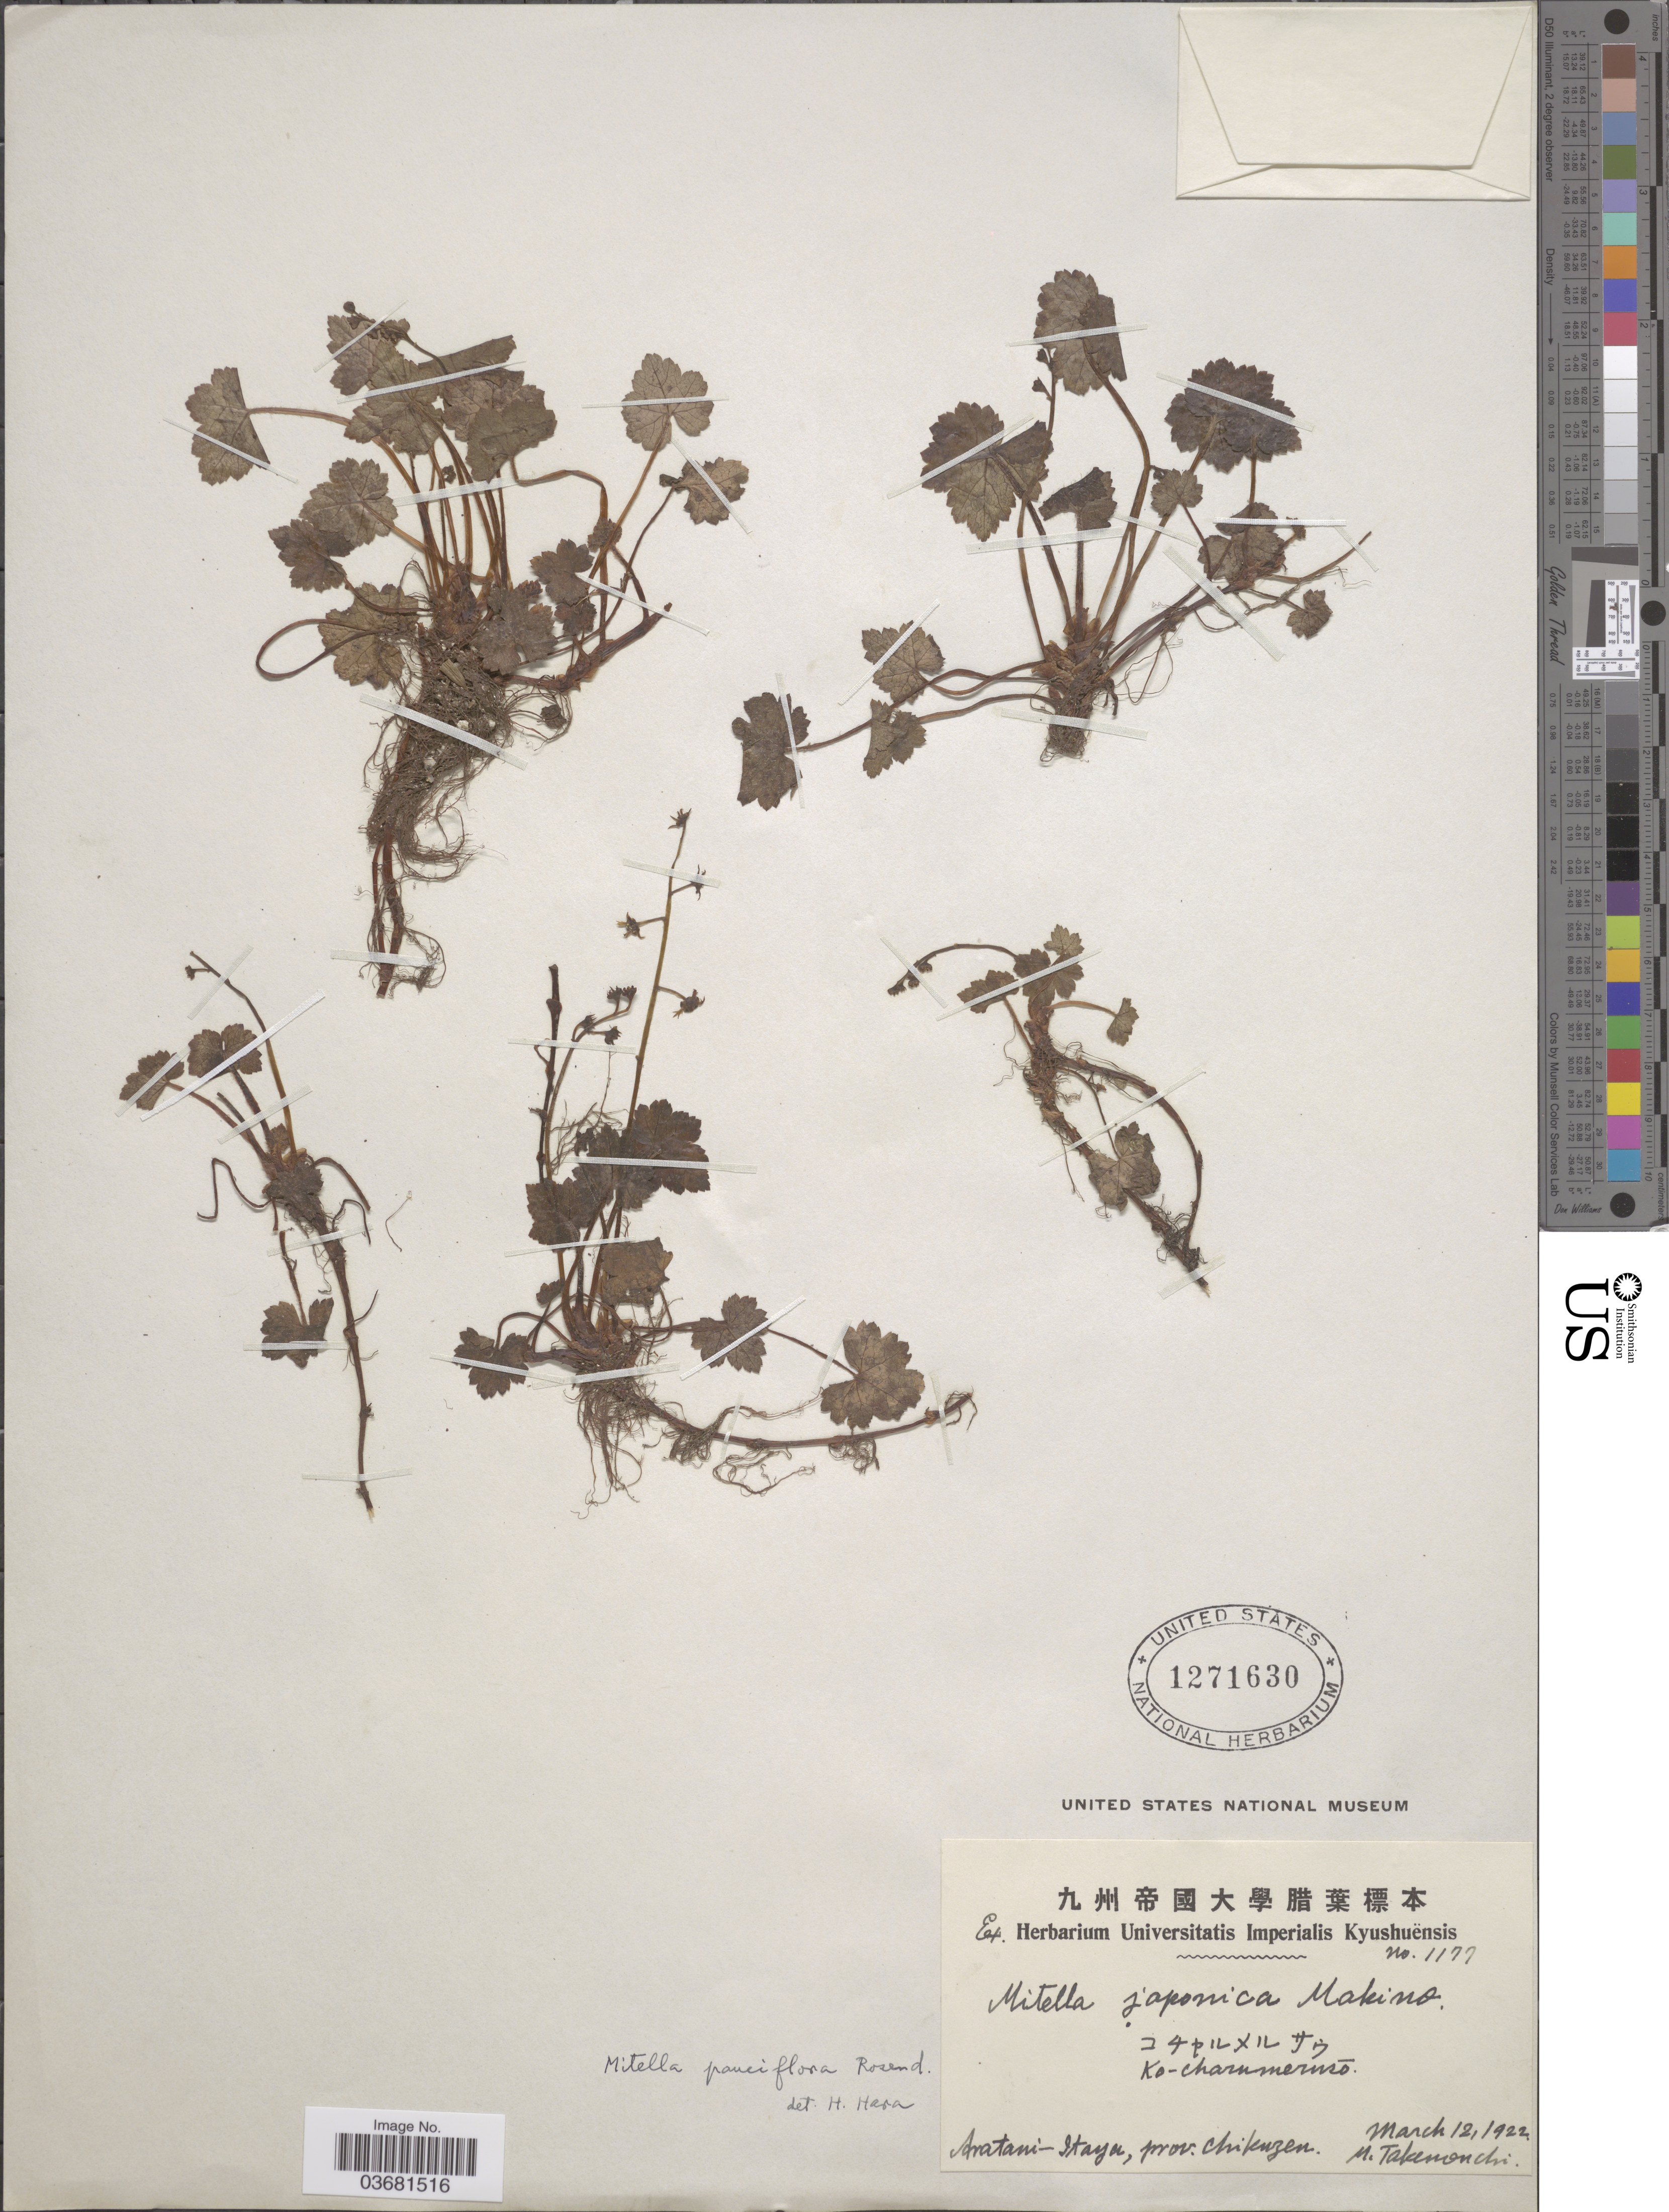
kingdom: Plantae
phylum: Tracheophyta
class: Magnoliopsida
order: Saxifragales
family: Saxifragaceae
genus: Mitella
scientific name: Mitella pauciflora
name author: Rosend.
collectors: M. Takenonchi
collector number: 1177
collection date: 1922-03-12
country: Japan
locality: Aratani-Itaya, prov. Chikuzen.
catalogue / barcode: US 1271630